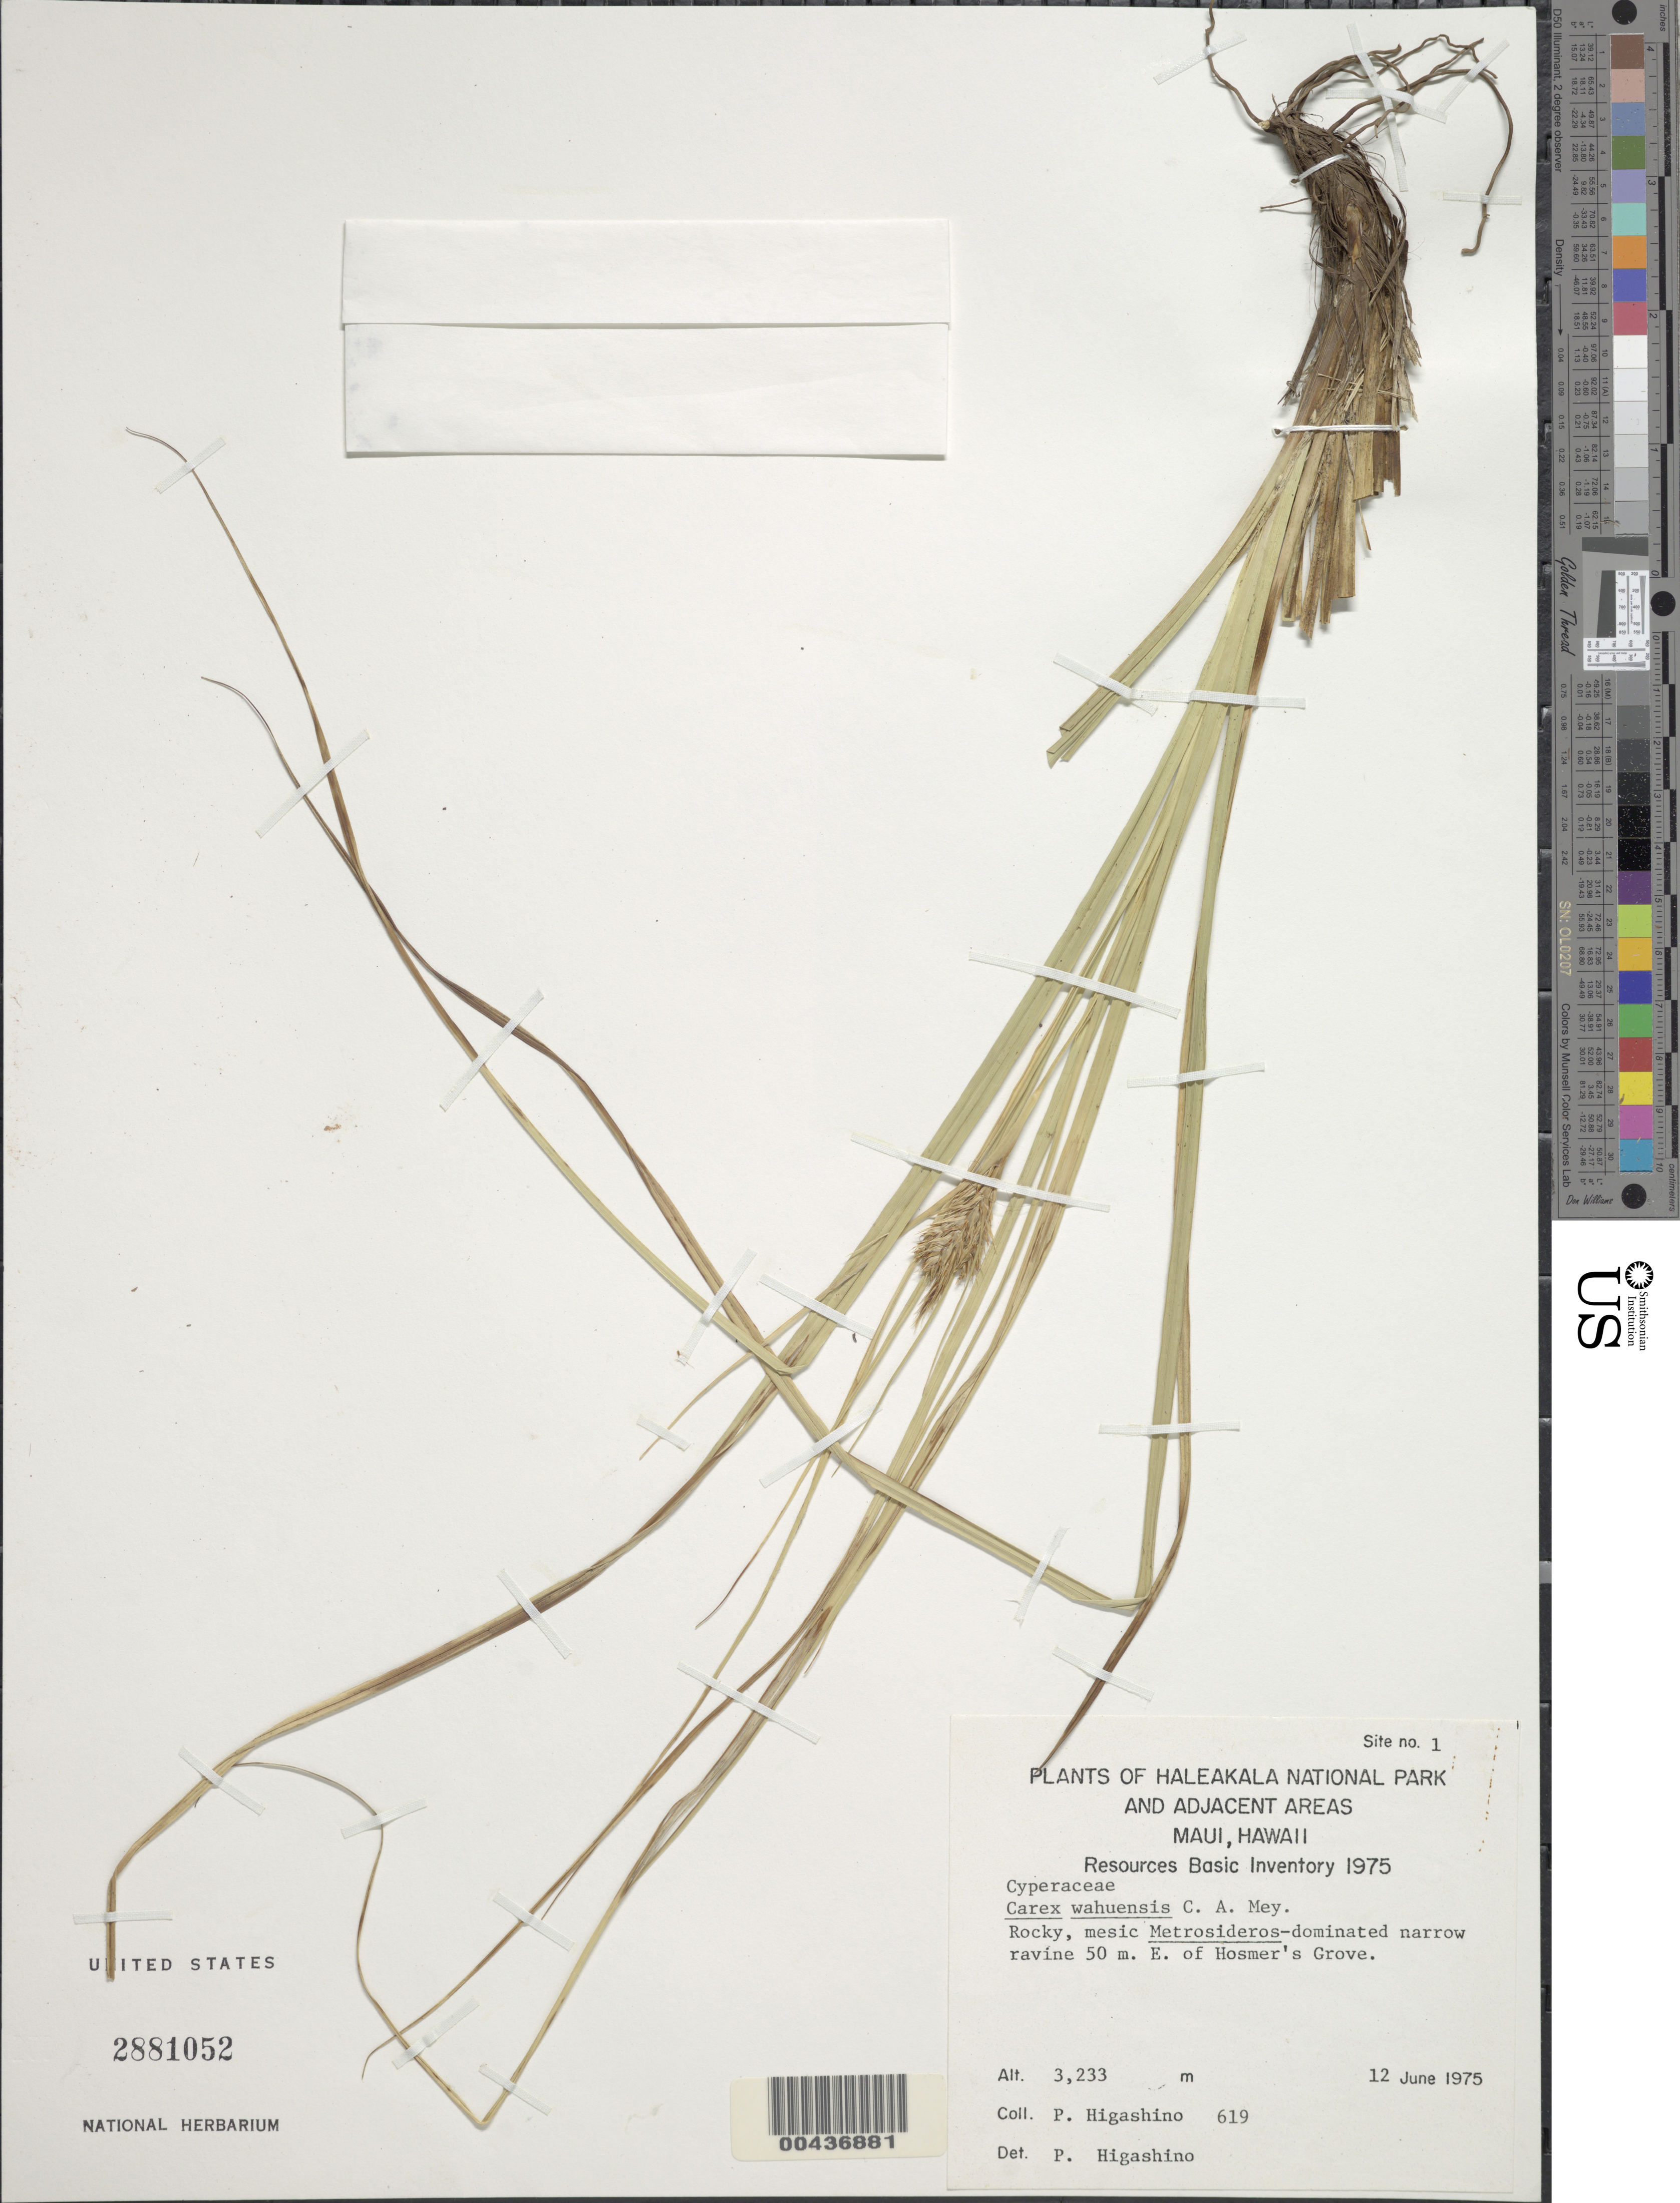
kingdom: Plantae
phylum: Tracheophyta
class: Liliopsida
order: Poales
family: Cyperaceae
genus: Carex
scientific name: Carex wahuensis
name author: C.A. Mey.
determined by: Higashino, P.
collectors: P. Higashino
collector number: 619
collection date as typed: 12 Jun 1975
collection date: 1975-06-12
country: United States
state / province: Hawaii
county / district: Maui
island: Maui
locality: Haleakala National Park & Adjajent Areas: ravine 50 meters east of Hosmer's Grove, Maui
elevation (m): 3233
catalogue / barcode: US 2881052